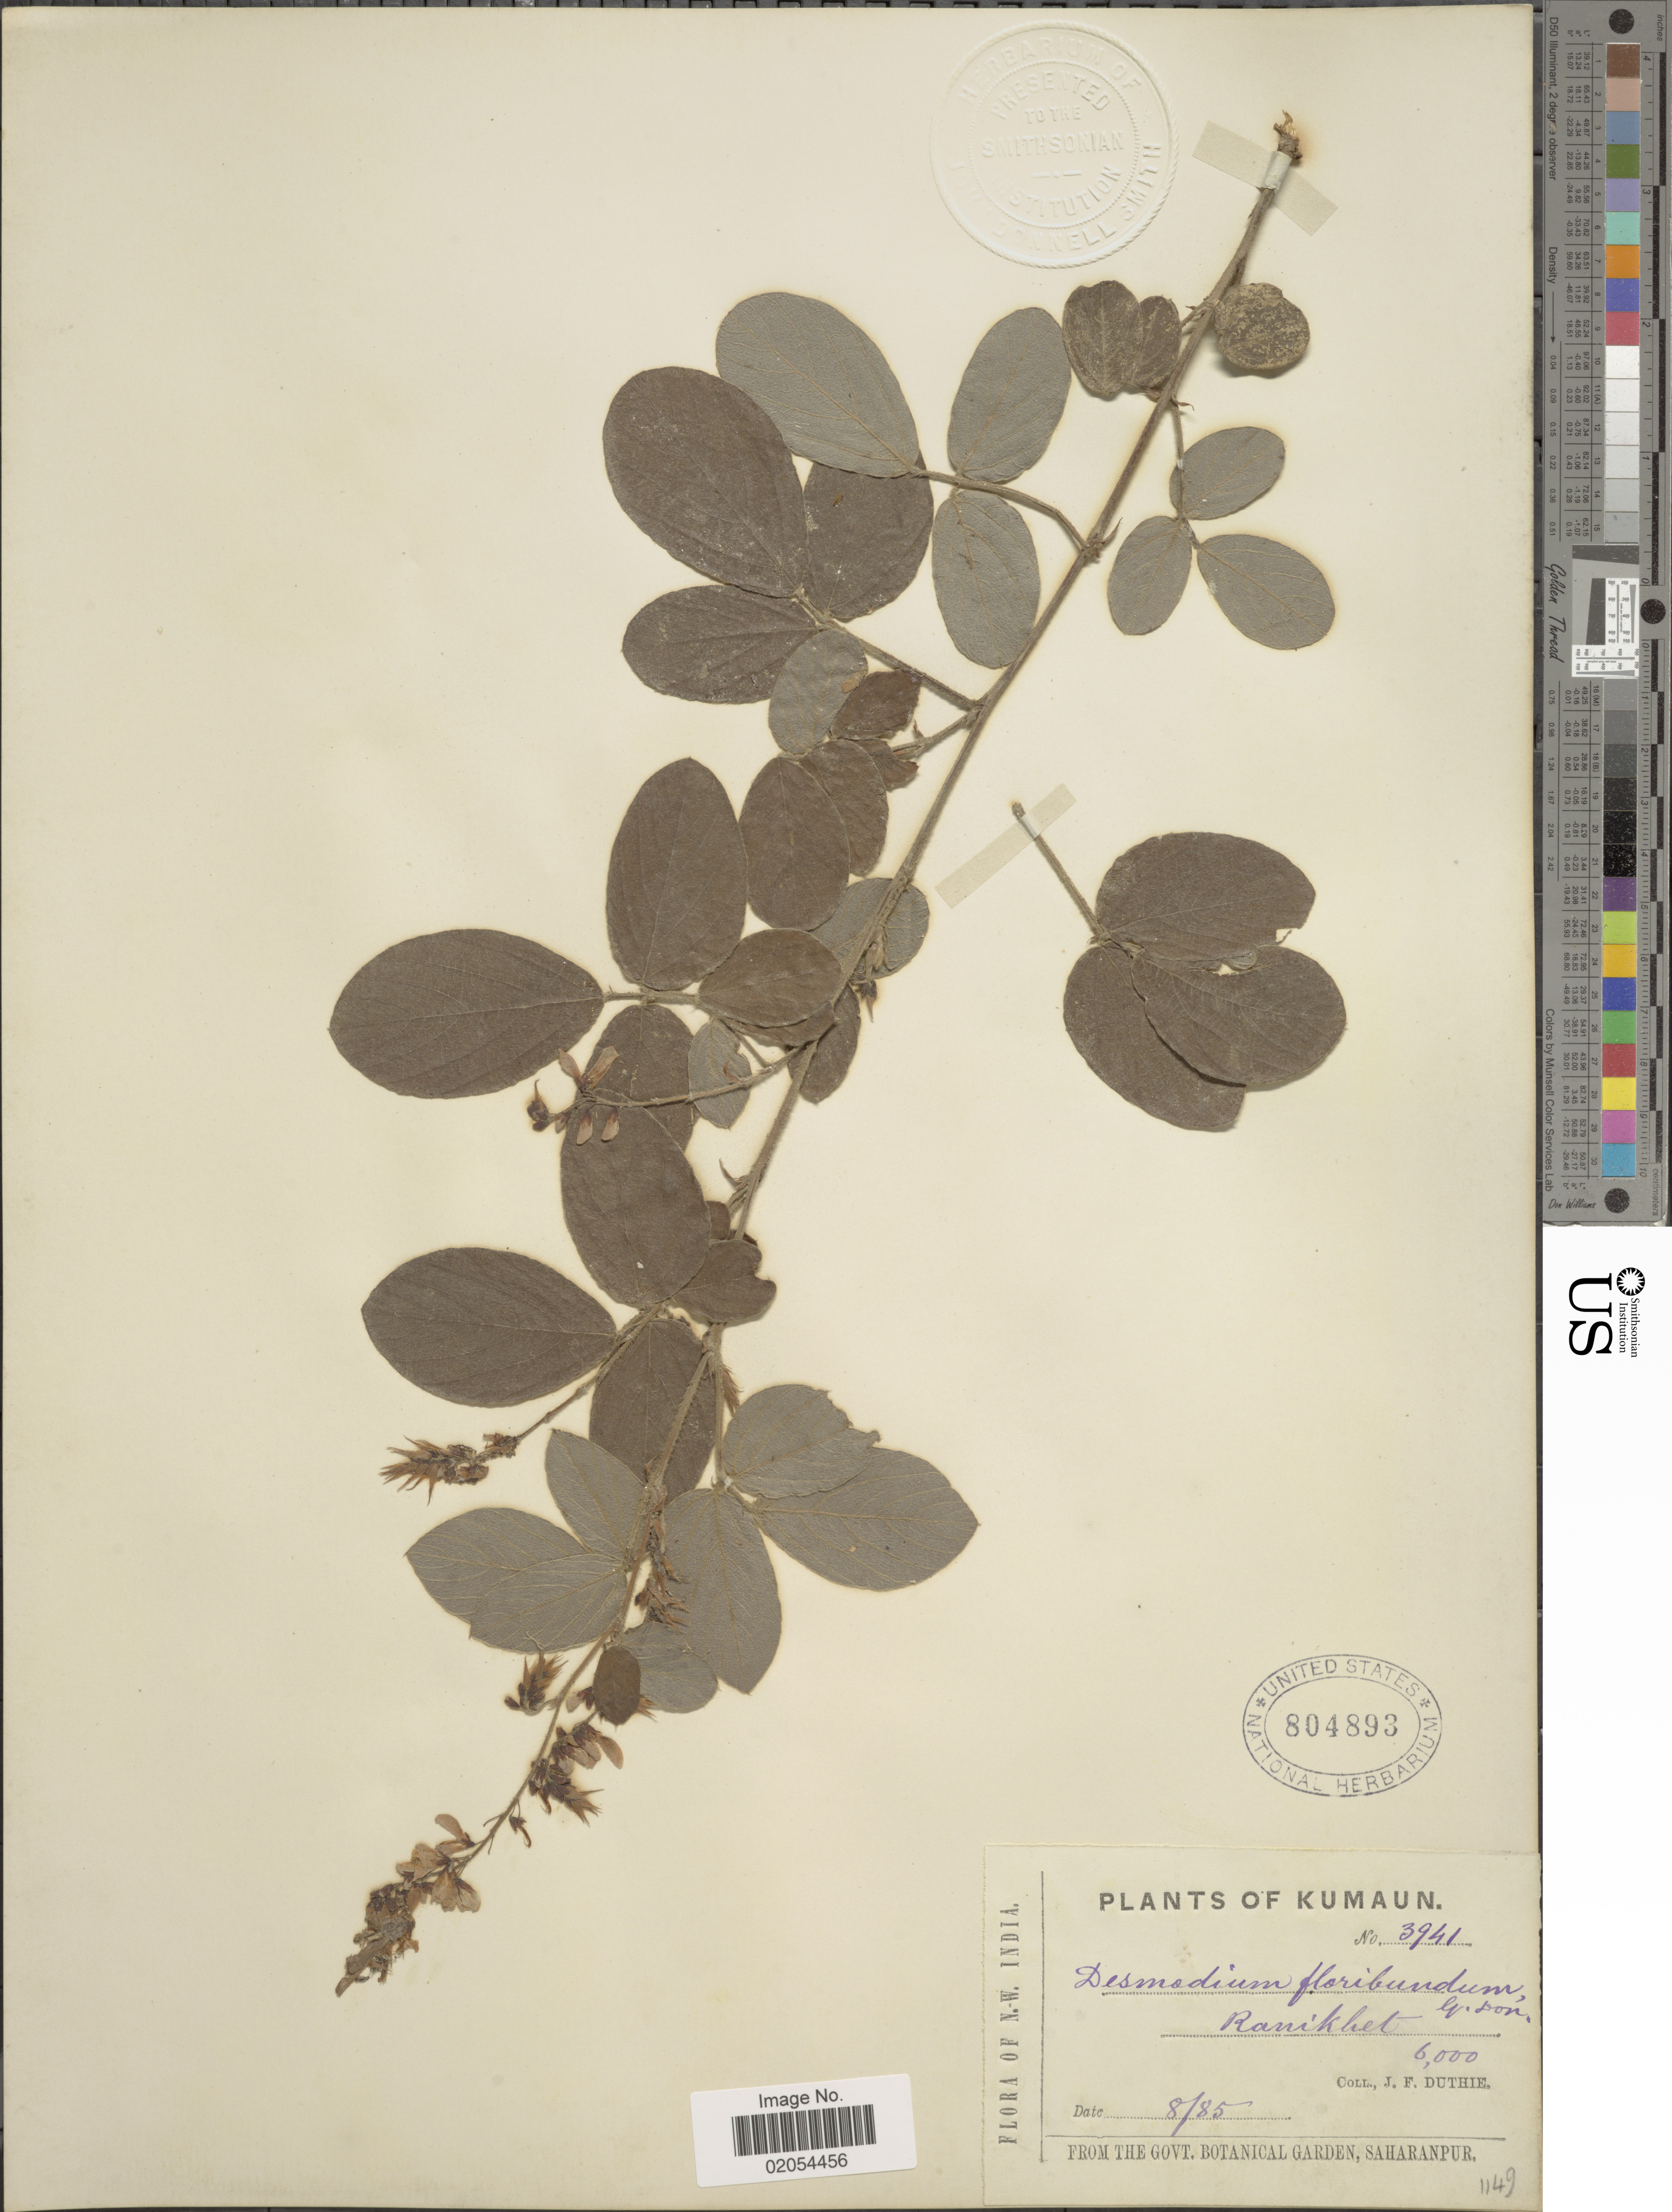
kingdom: Plantae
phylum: Tracheophyta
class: Magnoliopsida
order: Fabales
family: Fabaceae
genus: Ototropis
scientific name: Ototropis multiflora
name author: (DC.) H. Ohashi & K. Ohashi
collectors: J. F. Duthie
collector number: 3941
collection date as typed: Transcribed d/m/y: /8/85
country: India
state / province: Uttarakhand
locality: Kumaun, Ranikket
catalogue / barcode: US 804893